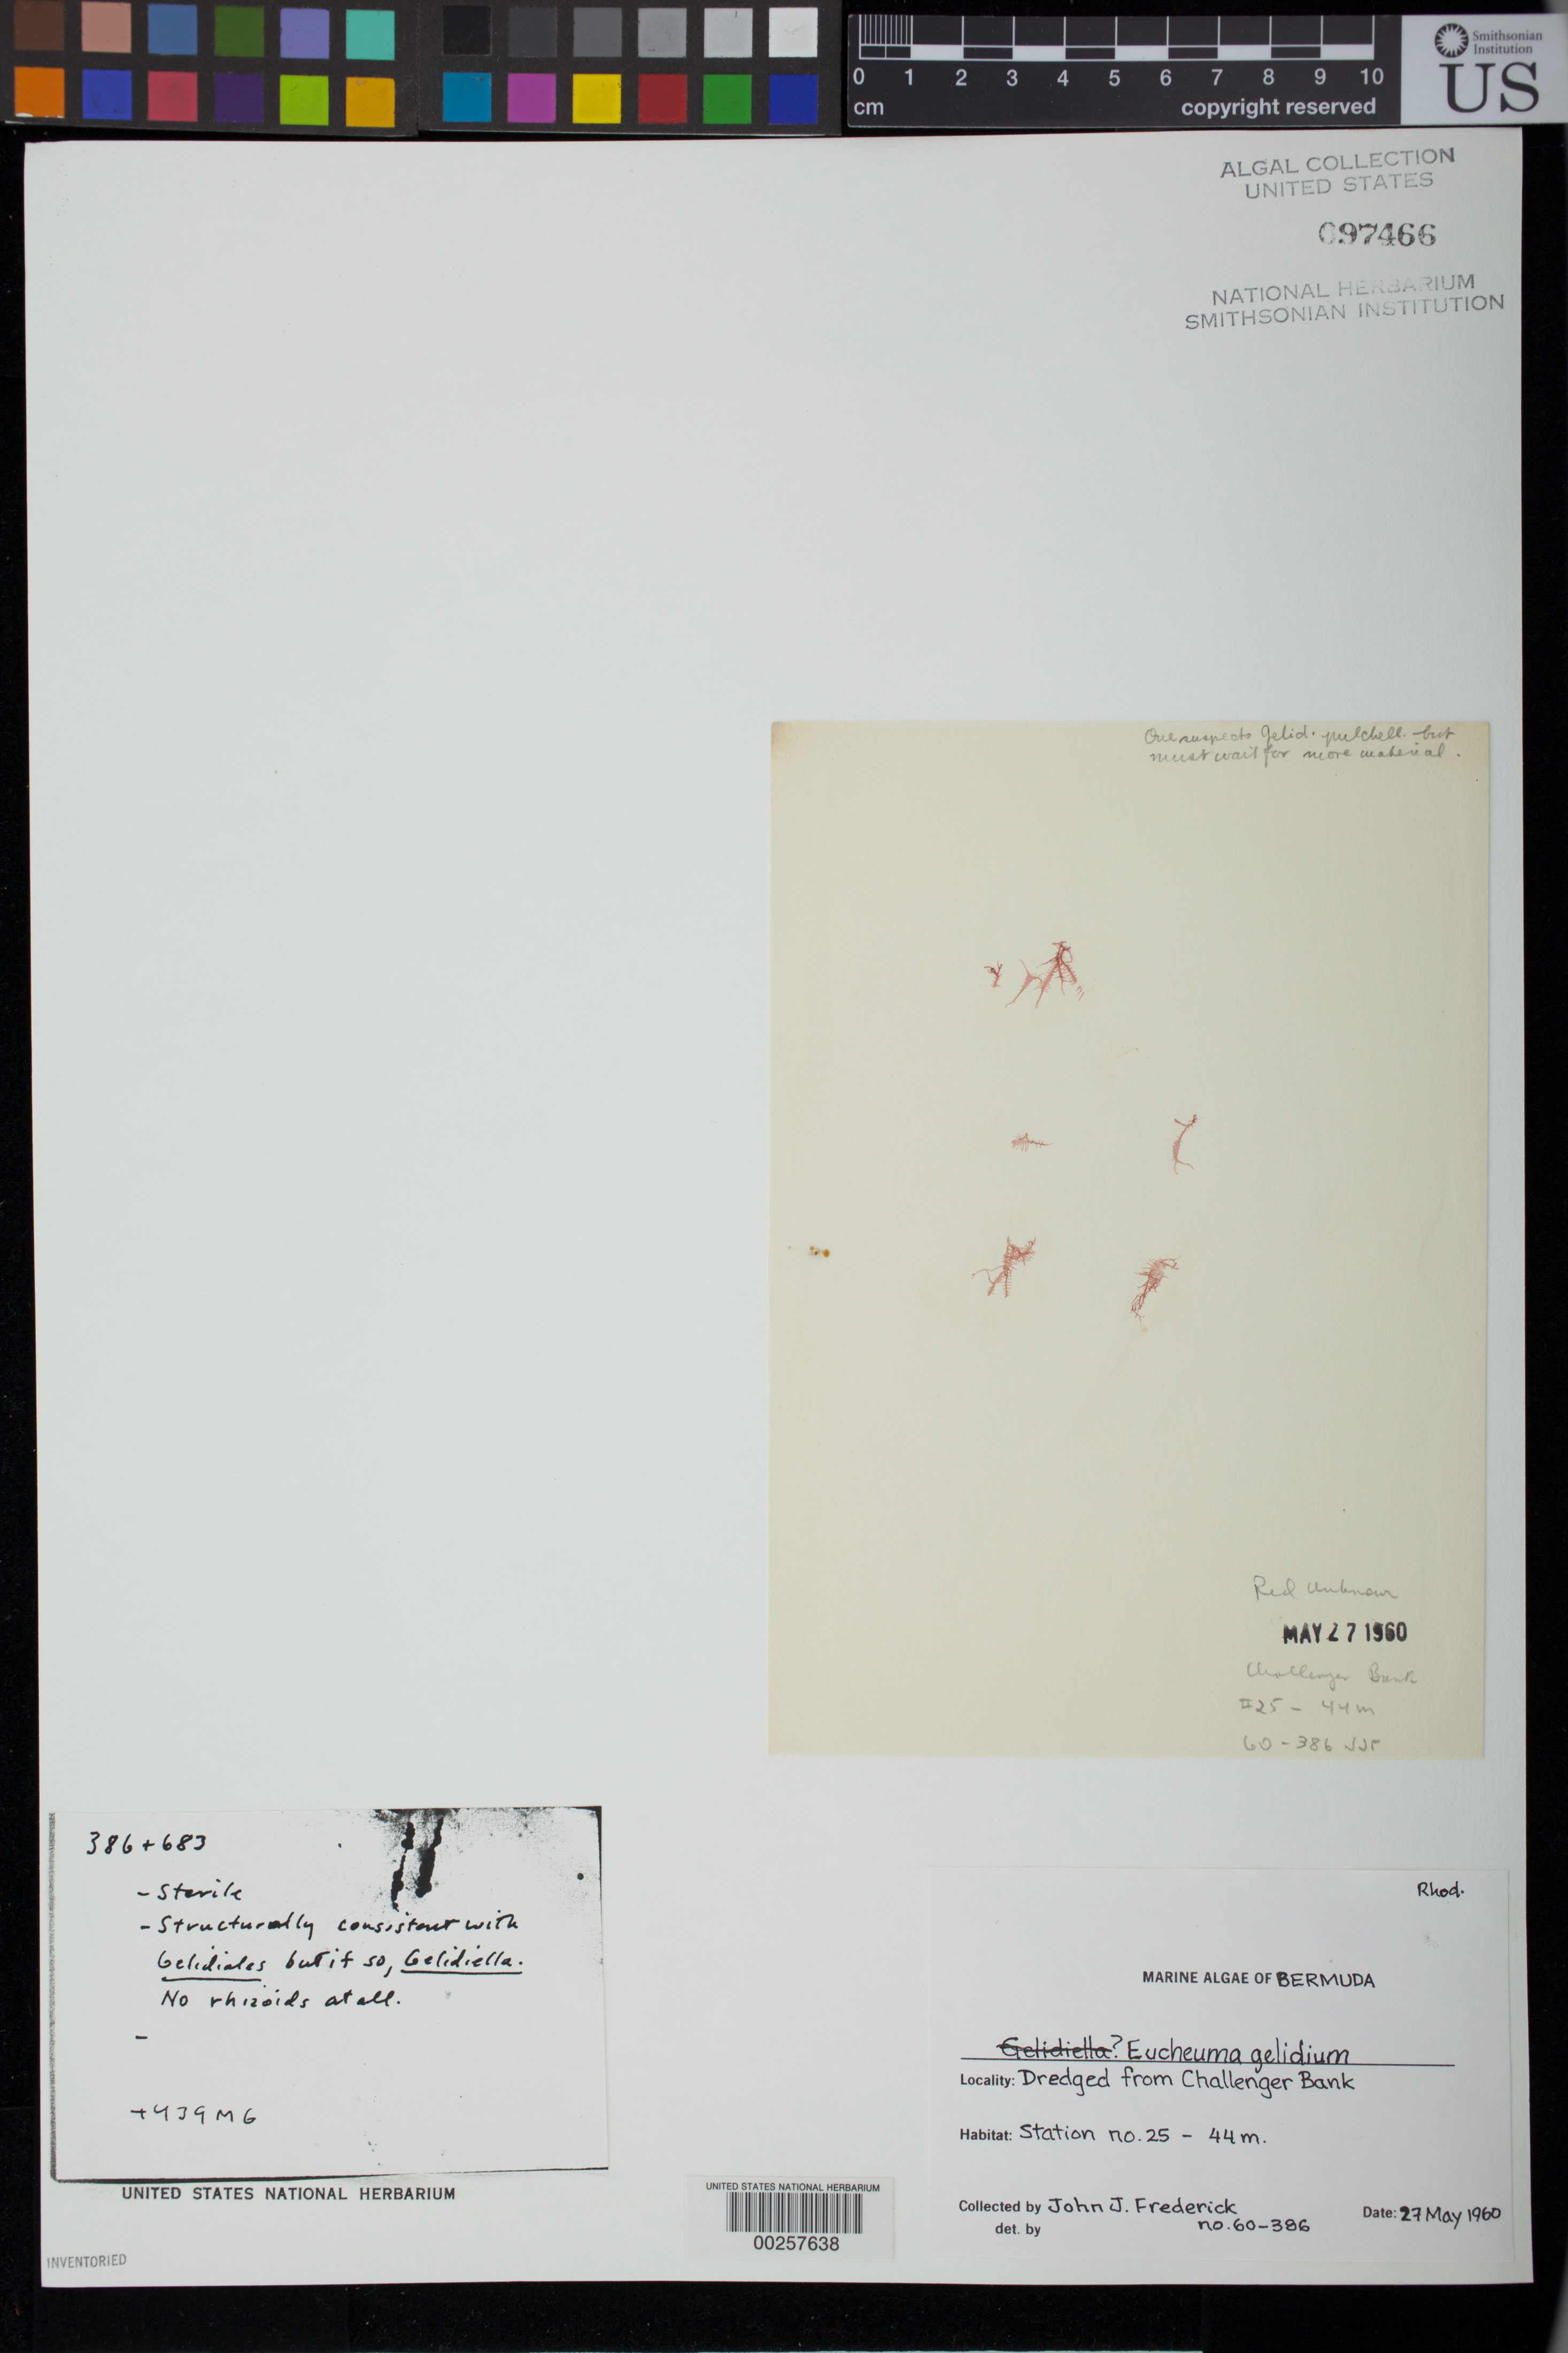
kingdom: Plantae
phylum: Rhodophyta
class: Florideophyceae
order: Gigartinales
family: Solieriaceae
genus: Meristotheca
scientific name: Meristotheca gelidium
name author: (J. Agardh) E.J. Faye & Masuda in E.J. Faye et al.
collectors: J. Frederick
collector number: JJF 60-386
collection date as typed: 27 May 1960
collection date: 1960-05-27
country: Bermuda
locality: Challenger Bank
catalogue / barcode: US 97466